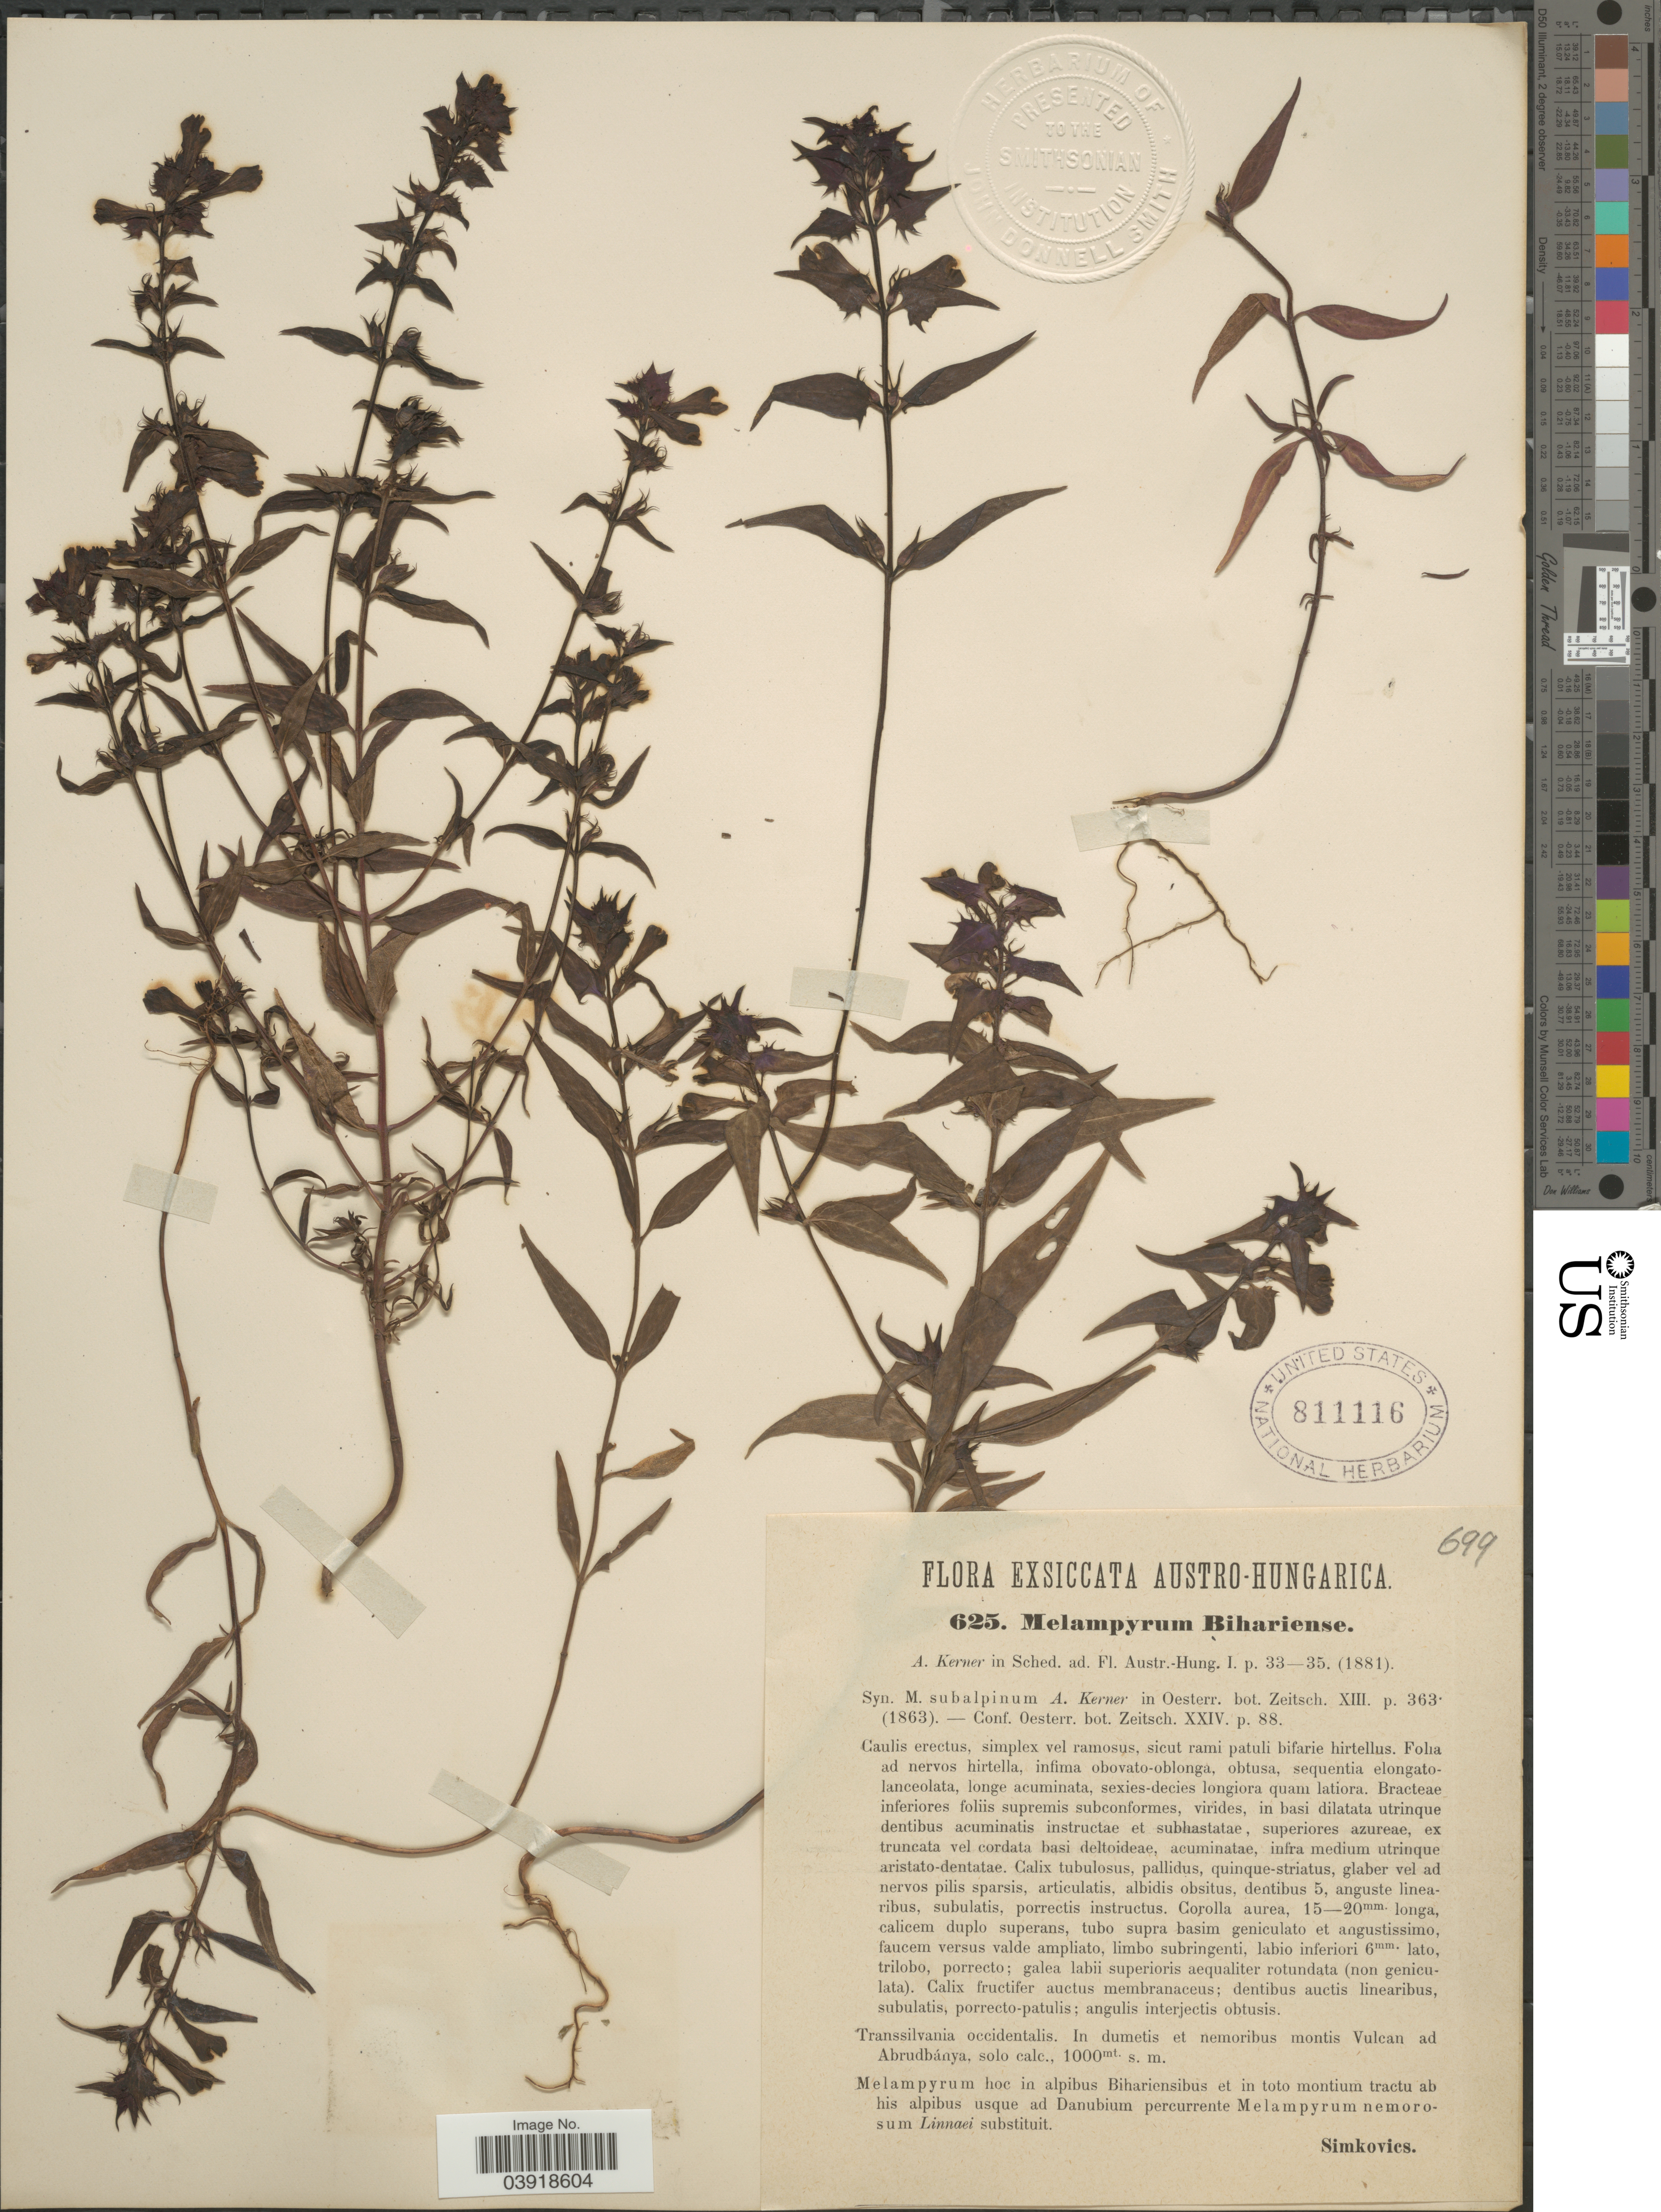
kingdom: Plantae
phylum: Tracheophyta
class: Magnoliopsida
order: Lamiales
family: Orobanchaceae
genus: Melampyrum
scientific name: Melampyrum bihariense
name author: A. Kern.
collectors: -. Simkovics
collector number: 625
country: Romania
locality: Austro-Hungarica. Transsilvania occidentalis. In dumetis et nemoribus montis Vulcan ad Abrudbánya.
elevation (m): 1000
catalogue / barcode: US 811116